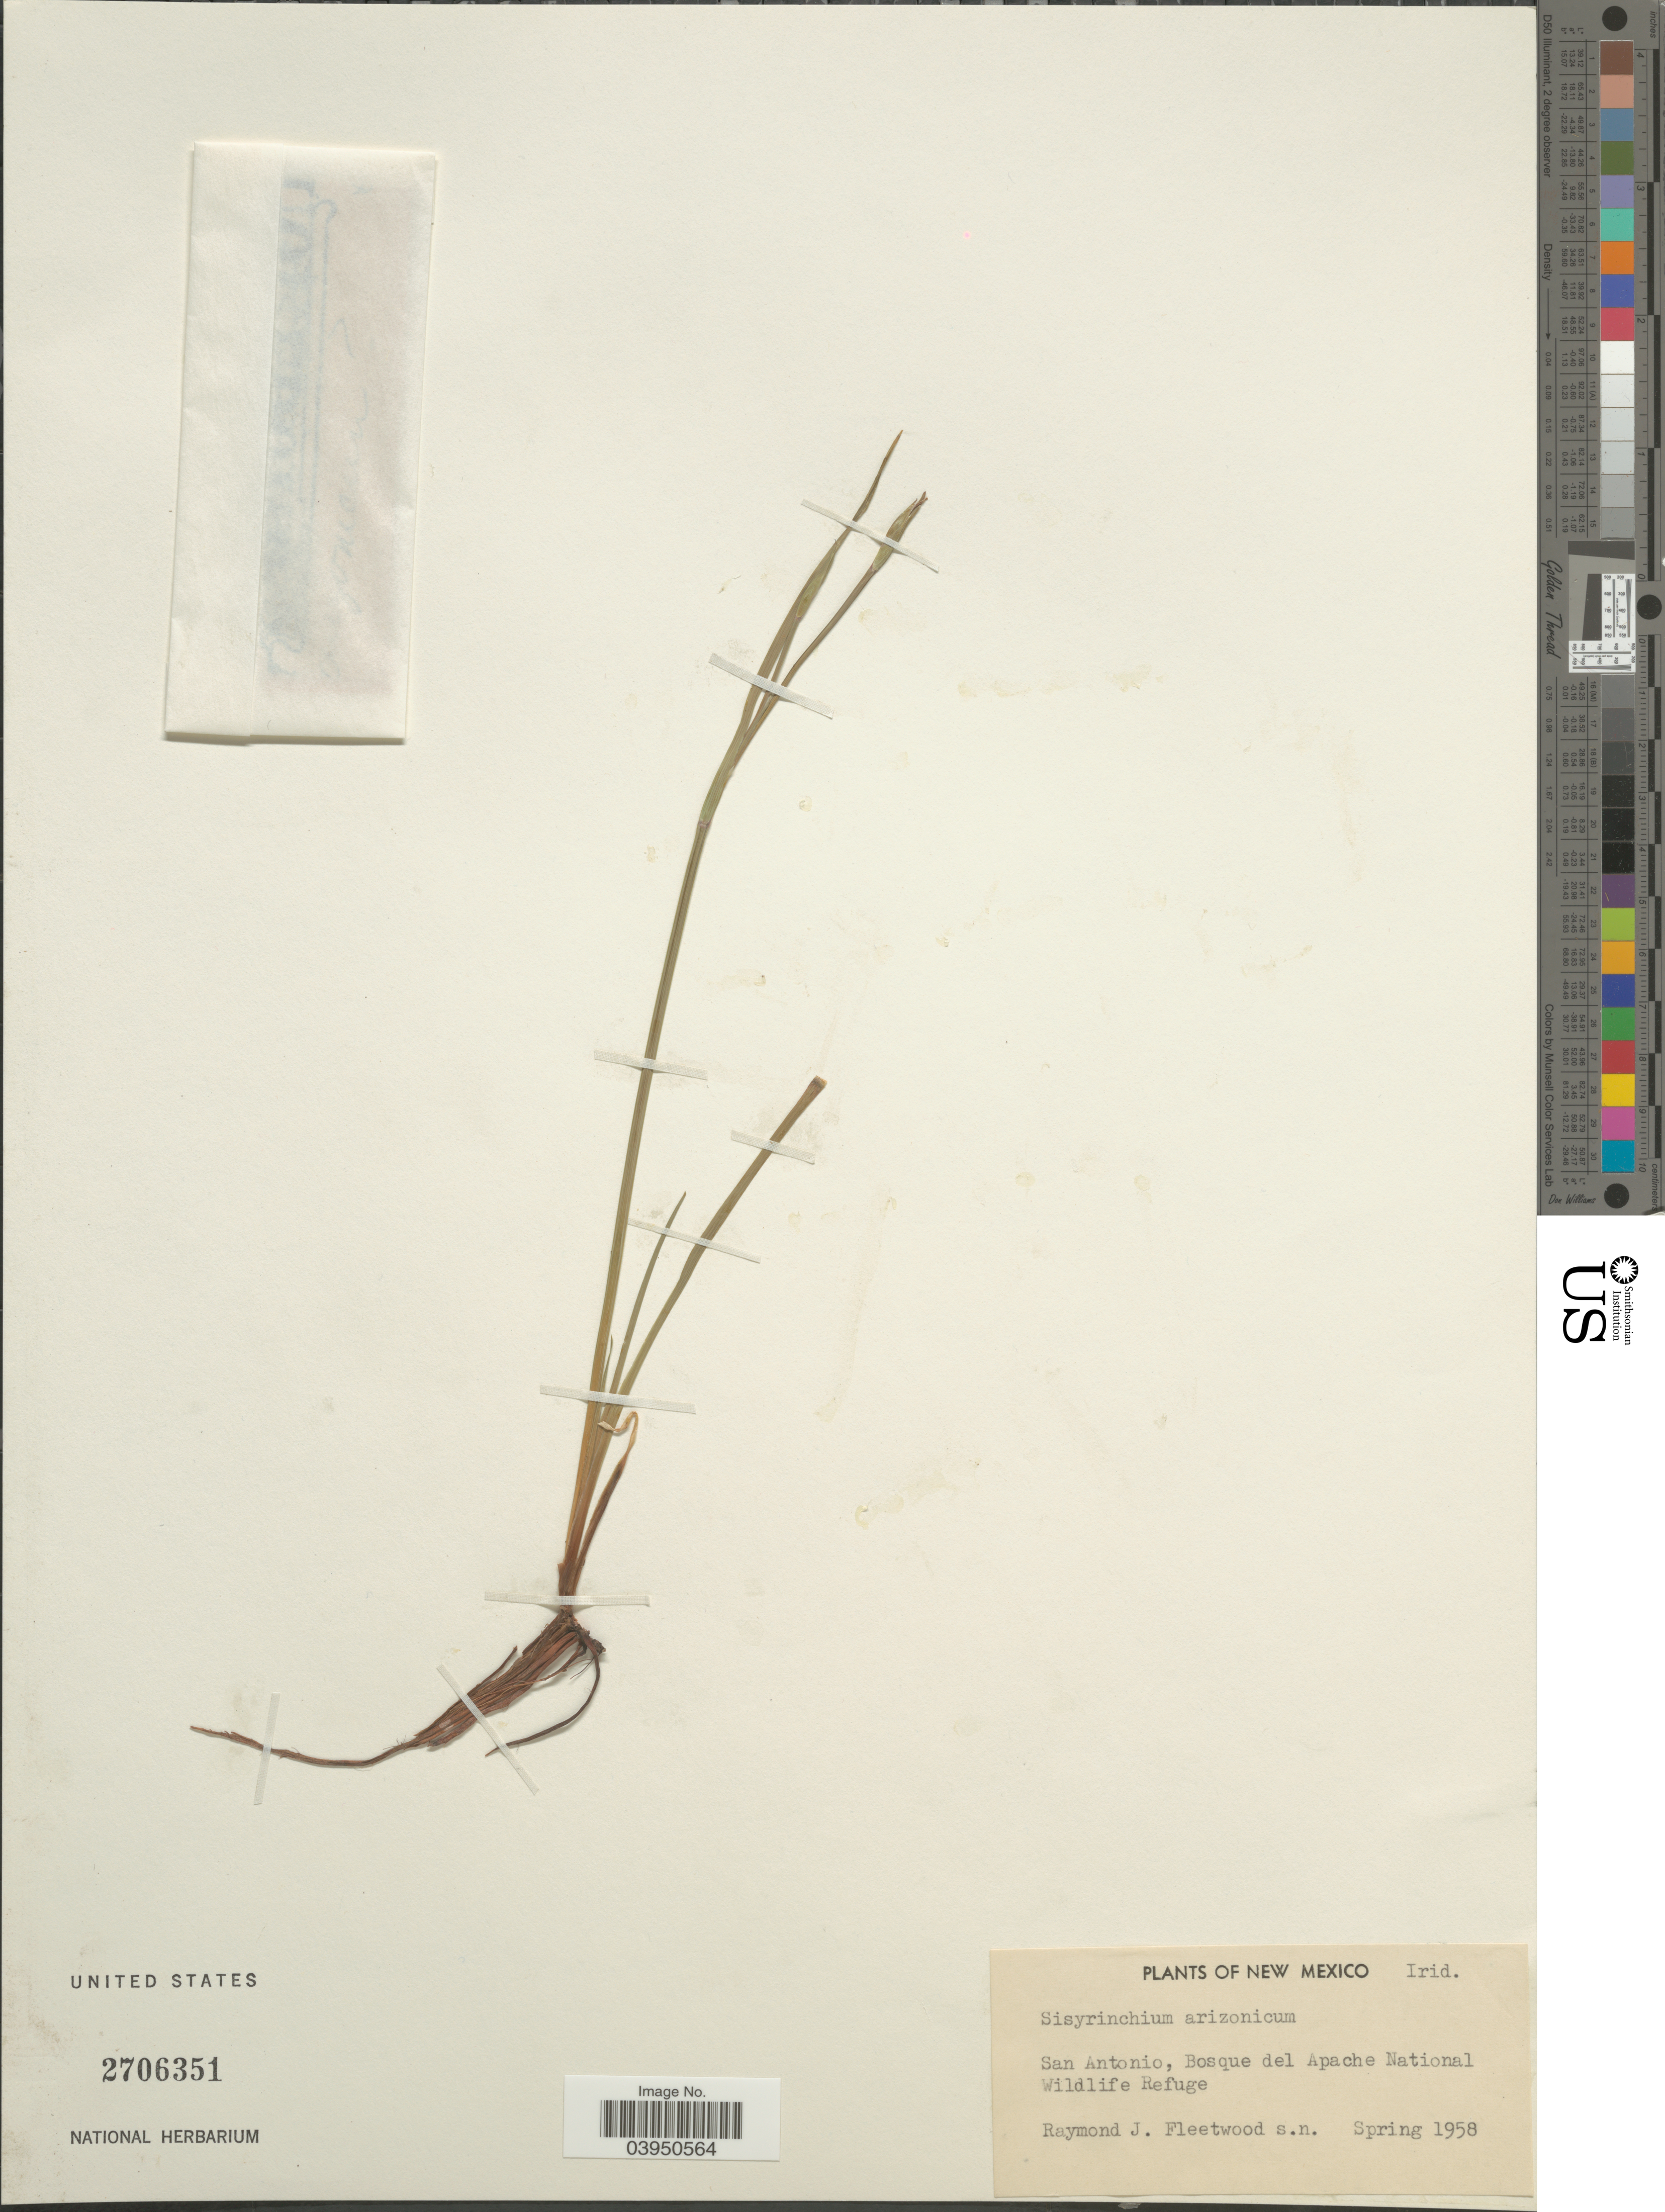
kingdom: Plantae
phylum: Tracheophyta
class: Liliopsida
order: Asparagales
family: Iridaceae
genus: Sisyrinchium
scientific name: Sisyrinchium arizonicum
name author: Rothr.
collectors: R. J. Fleetwood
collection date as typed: Spring 1958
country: United States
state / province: New Mexico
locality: San Antonio, Bosque del Apache National Wildlife Refuge.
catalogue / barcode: US 2706351